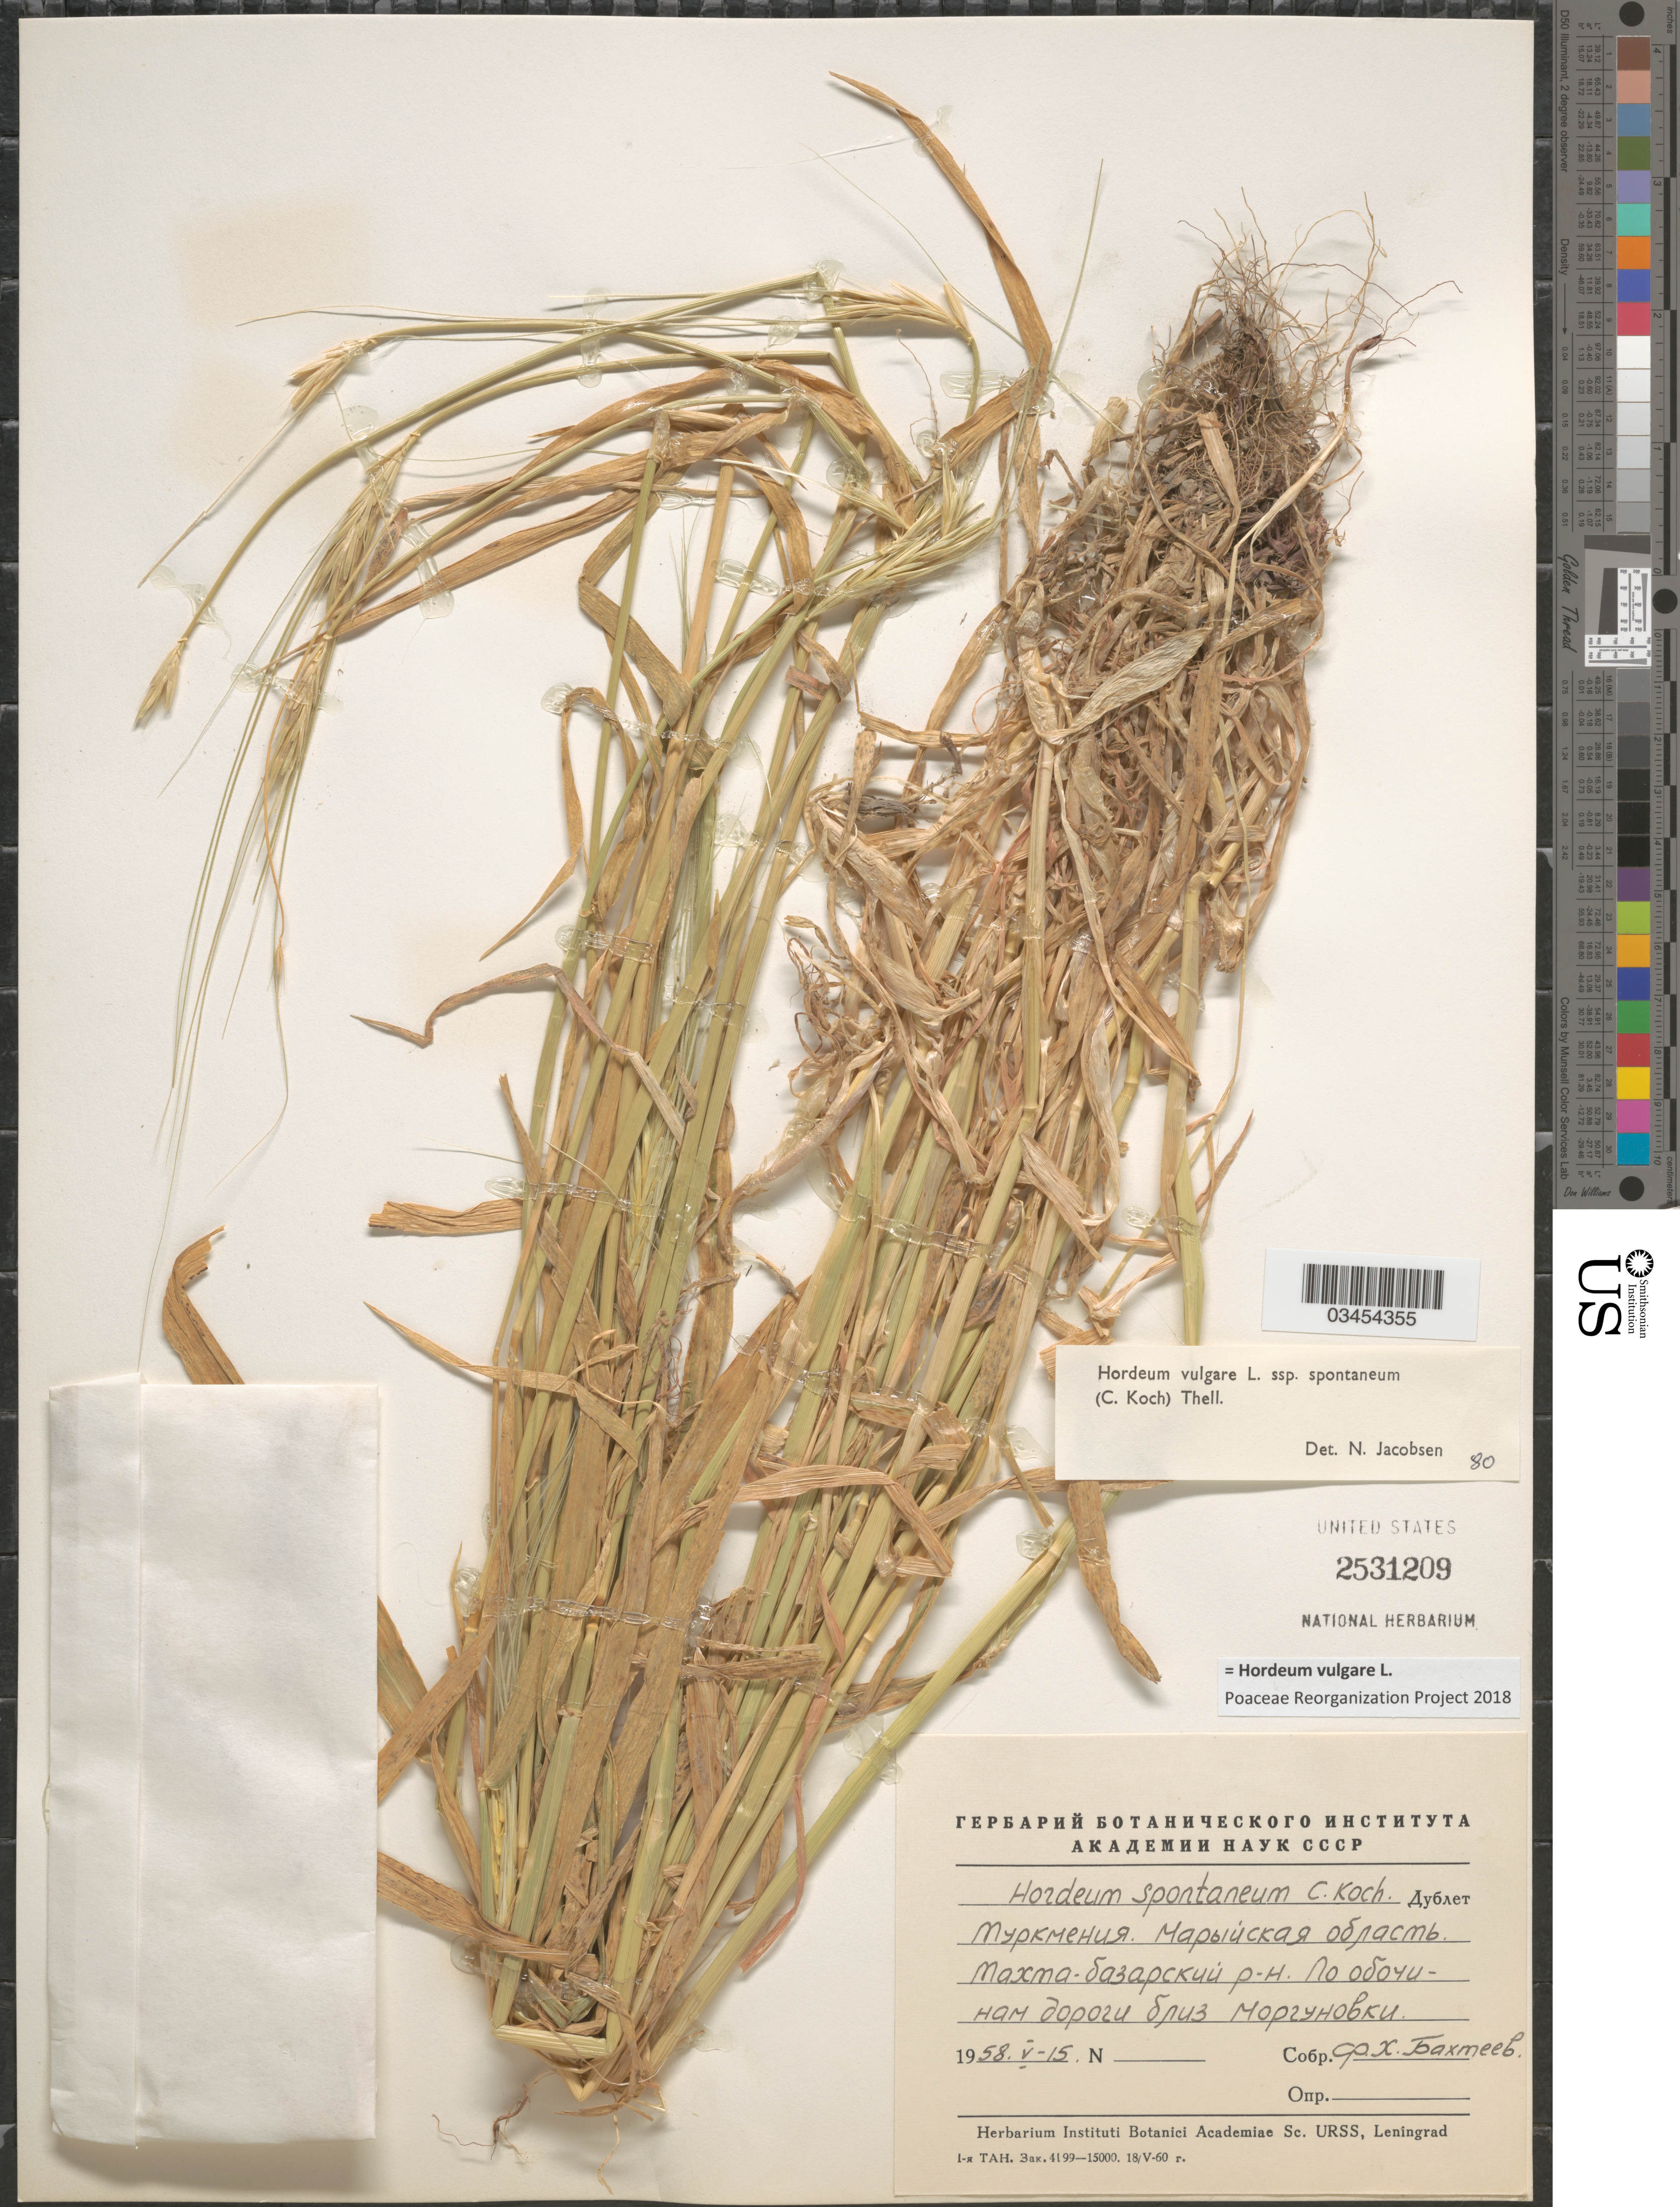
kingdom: Plantae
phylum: Tracheophyta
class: Liliopsida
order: Poales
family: Poaceae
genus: Hordeum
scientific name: Hordeum vulgare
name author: L.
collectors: F. Bakhteev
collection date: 1958-05-15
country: Turkmenistan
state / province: Mary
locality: Tagtabazar District, near Morgunovka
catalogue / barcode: US 2531209